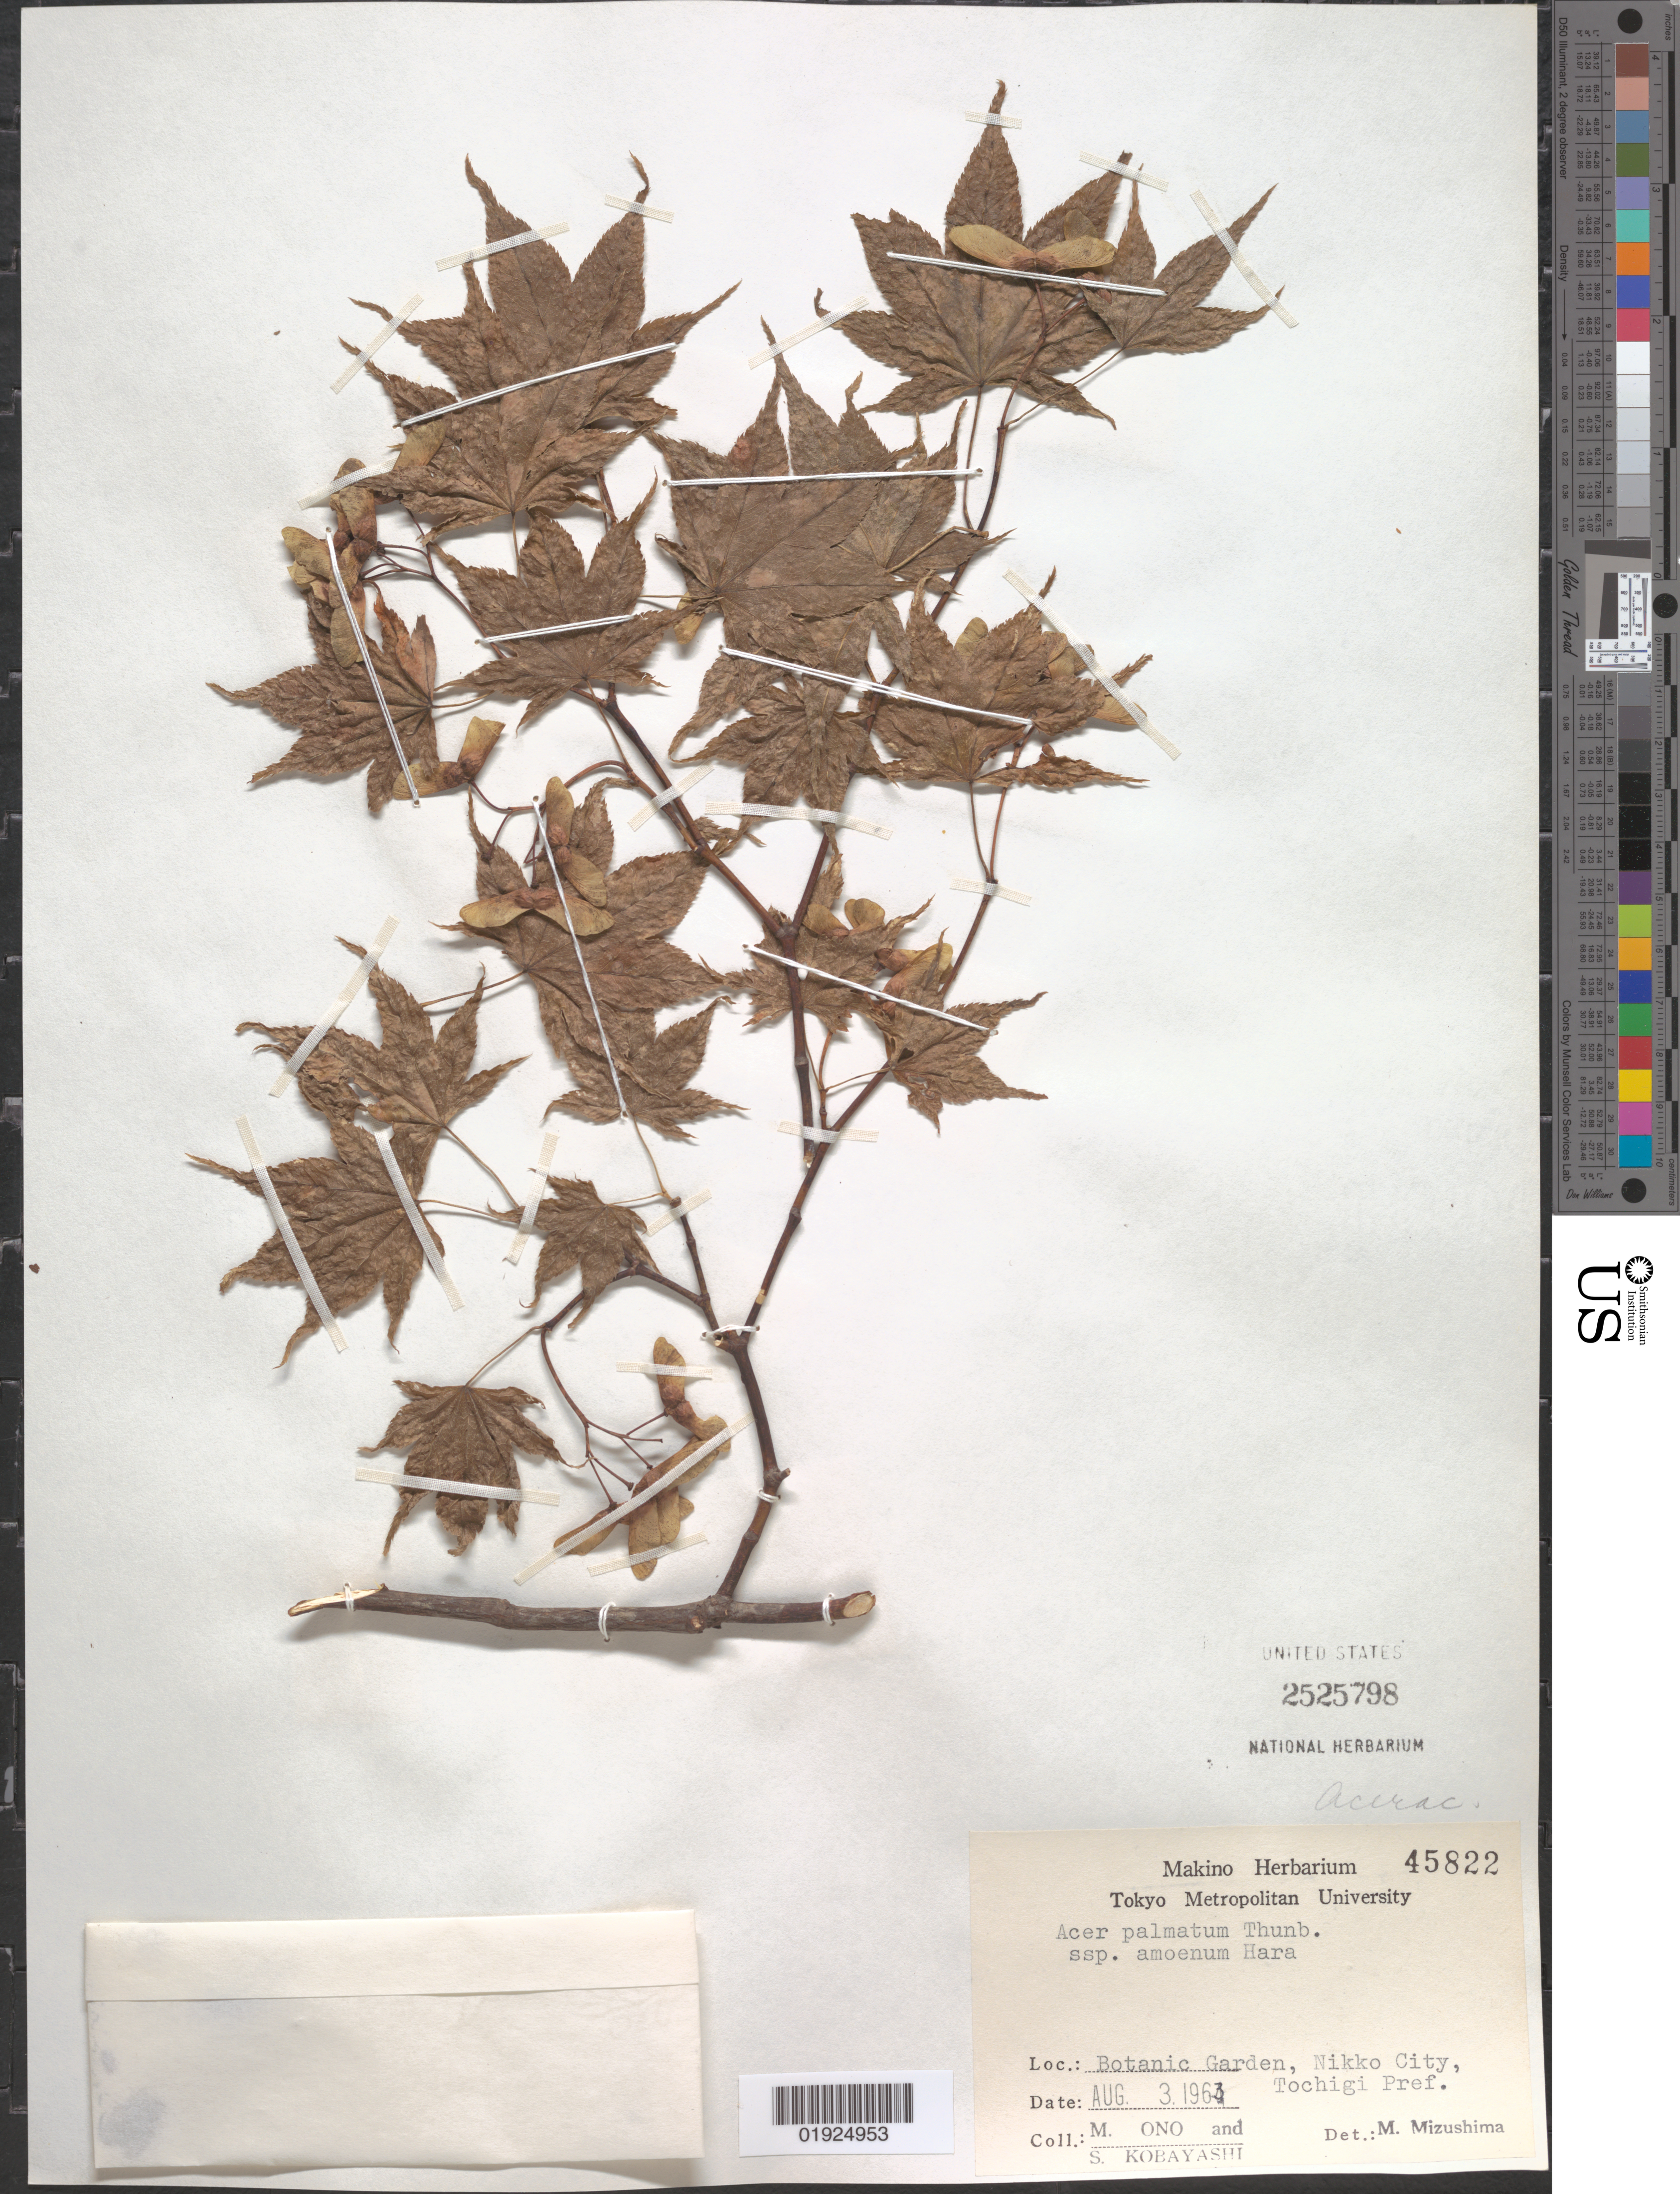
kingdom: Plantae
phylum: Tracheophyta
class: Magnoliopsida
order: Sapindales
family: Sapindaceae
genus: Acer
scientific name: Acer palmatum var. amoenum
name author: (Carrière) Ohwi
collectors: M. Ono & S. Kobayashi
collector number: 45822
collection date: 1963-08-03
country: Japan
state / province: Totigi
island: Honshu I.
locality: Nikko City, Botanic Garden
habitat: Garden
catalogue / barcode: US 2525798